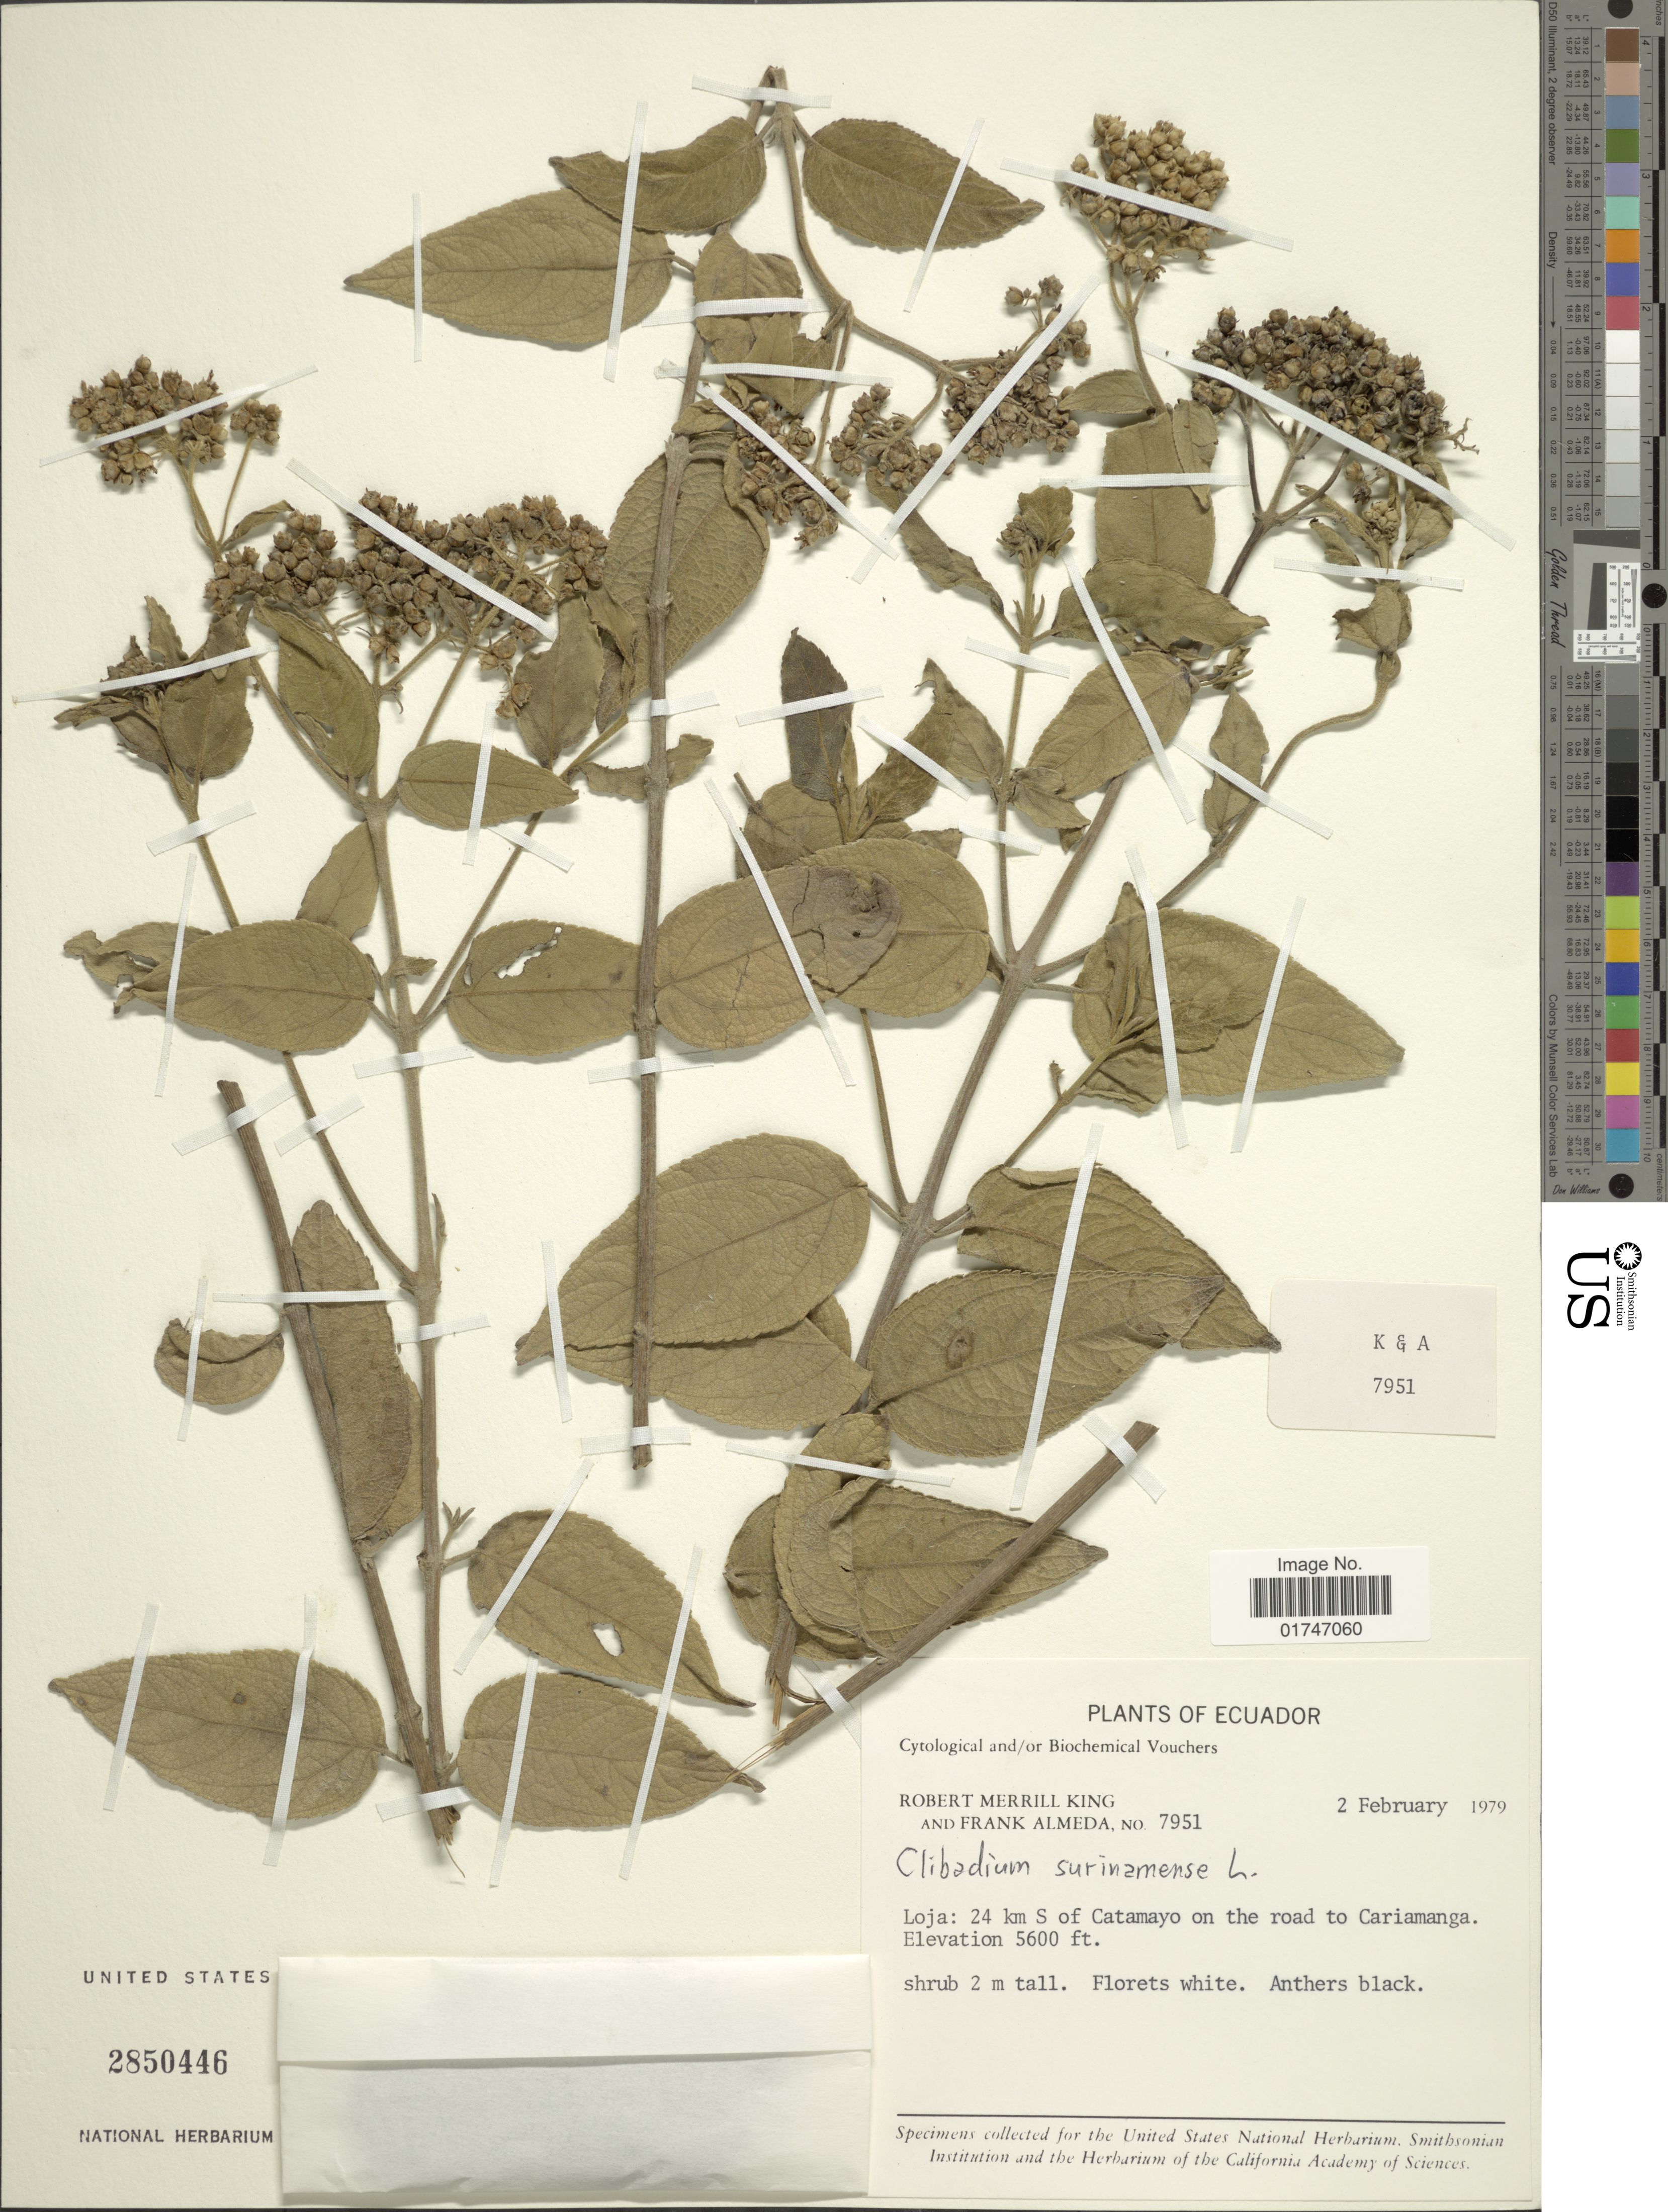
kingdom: Plantae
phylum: Tracheophyta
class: Magnoliopsida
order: Asterales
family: Asteraceae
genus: Clibadium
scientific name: Clibadium surinamense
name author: L.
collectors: R. M. King & F. Almeda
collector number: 7951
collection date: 1979-02-02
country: Ecuador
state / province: Loja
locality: Loja: 24 km S of Catamayo on the road to Cariamanga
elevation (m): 1707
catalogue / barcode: US 2850446